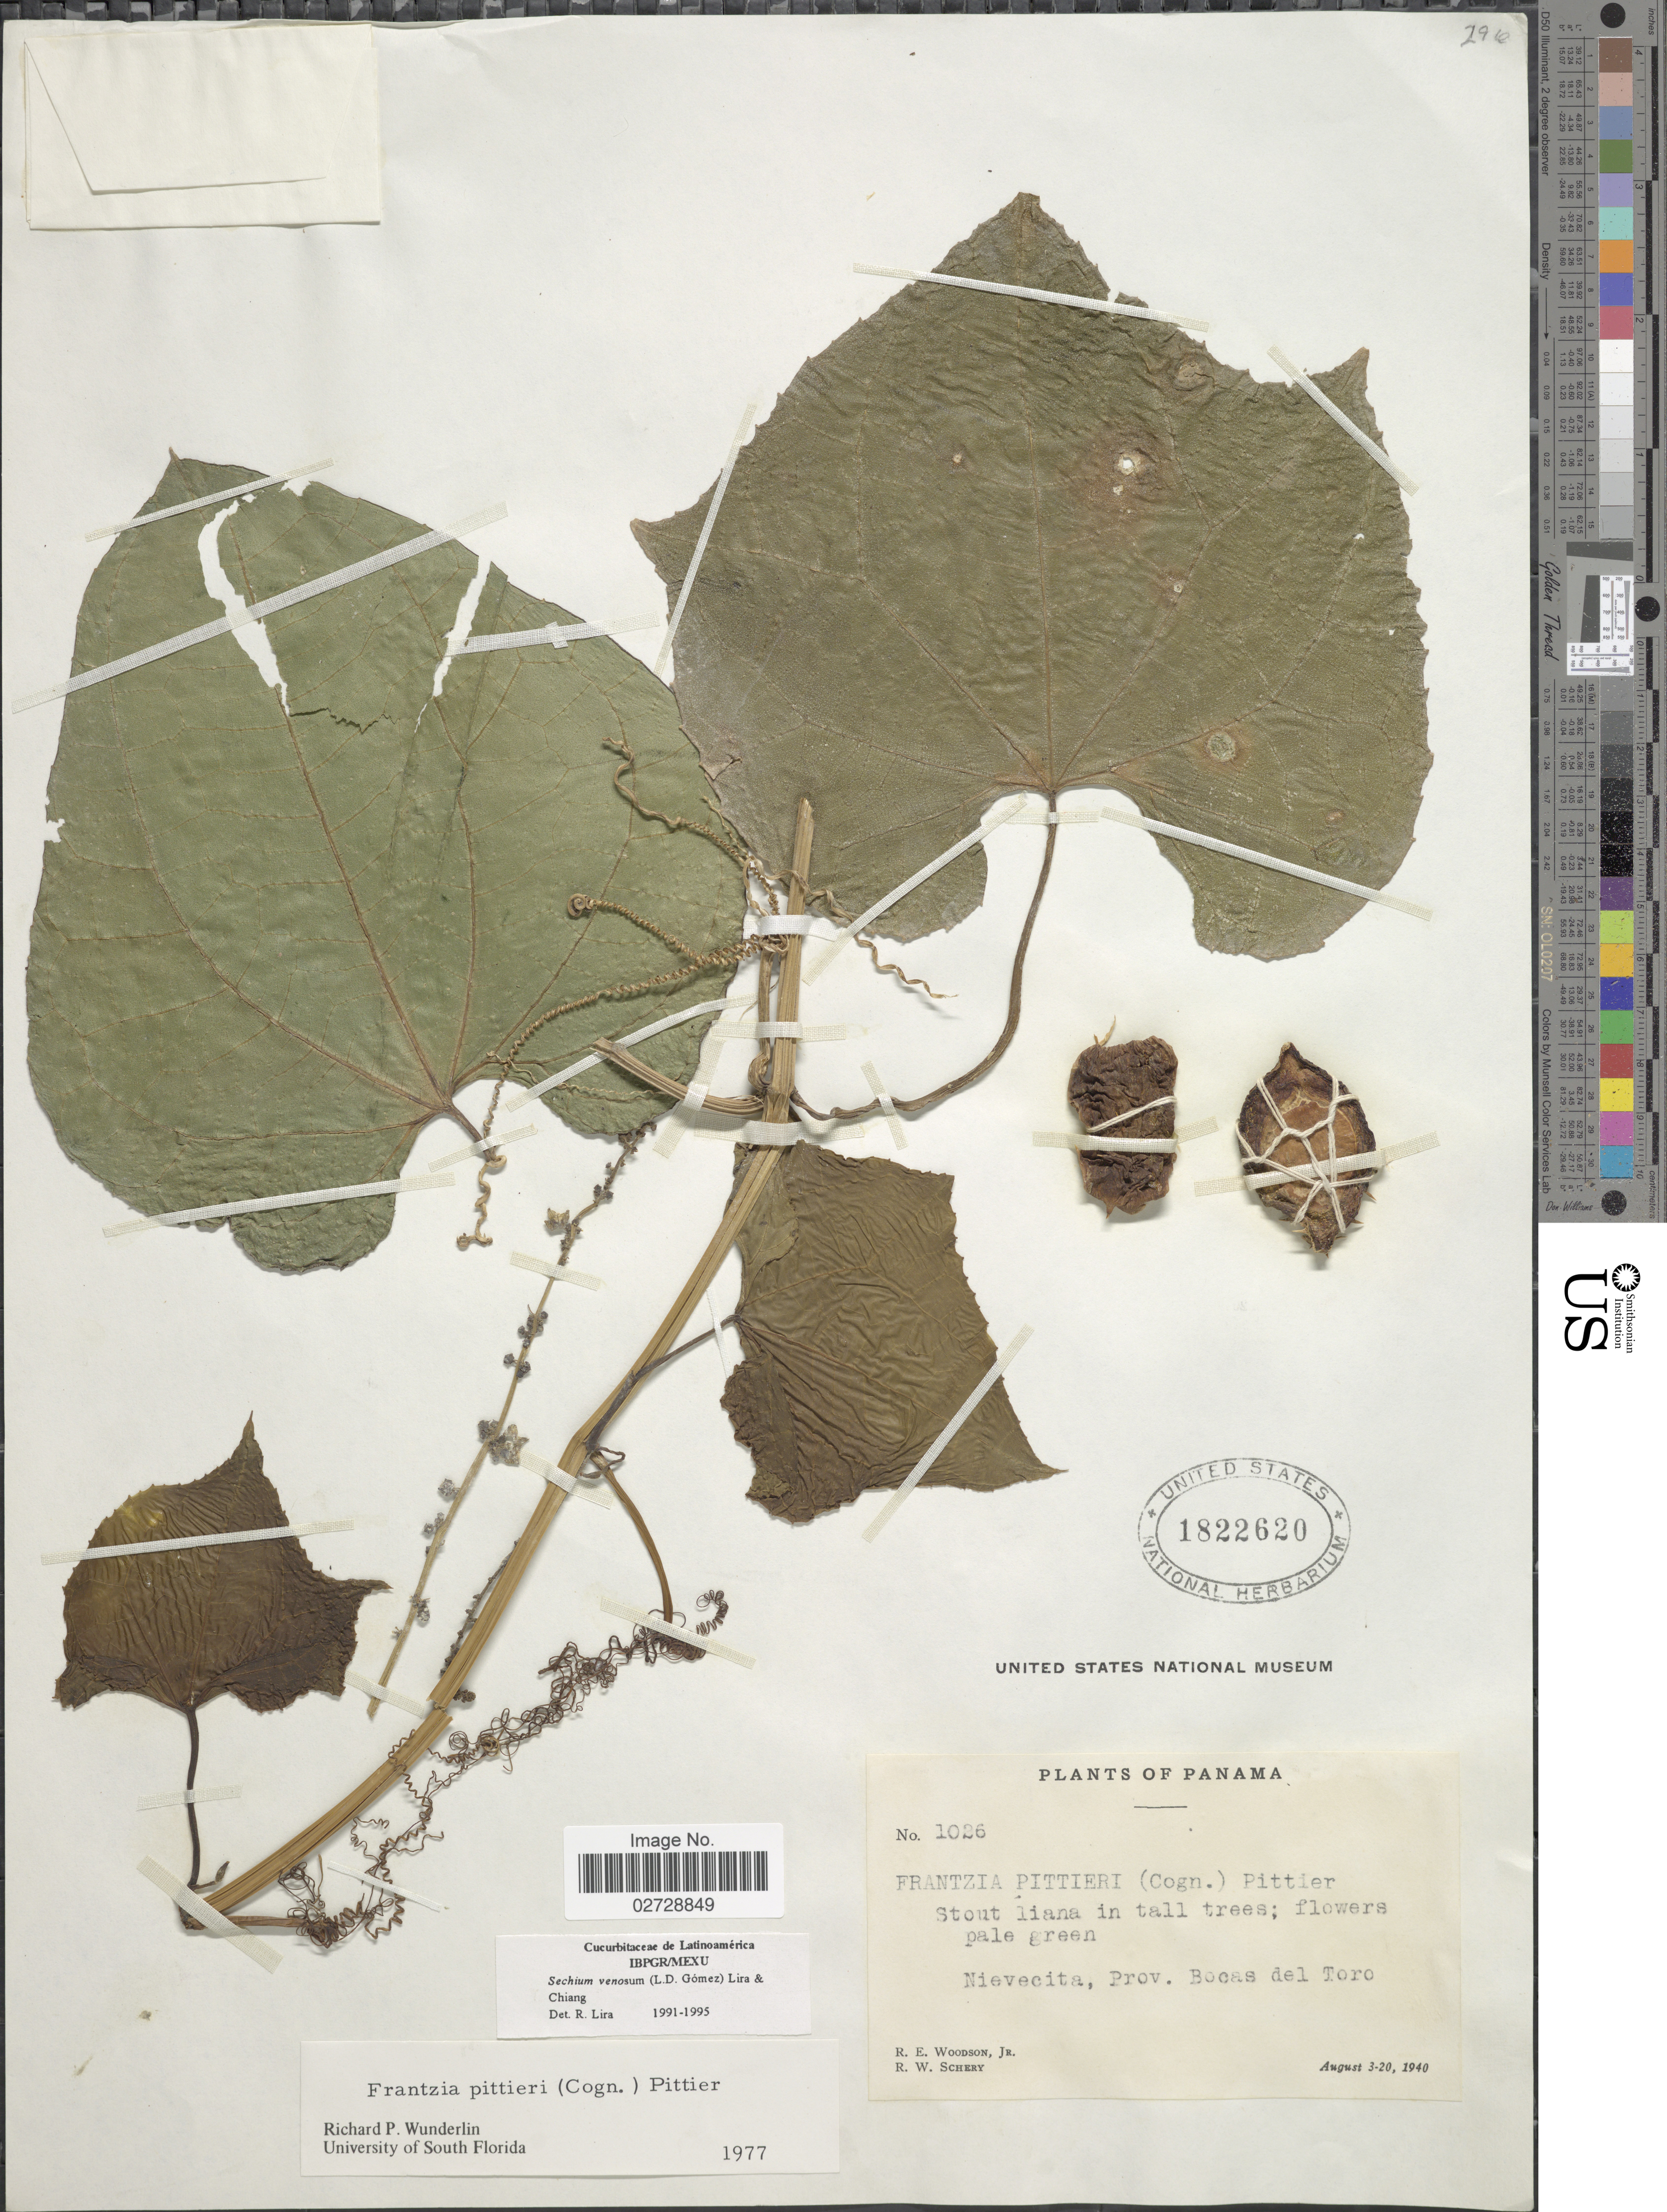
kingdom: Plantae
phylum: Tracheophyta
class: Magnoliopsida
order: Cucurbitales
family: Cucurbitaceae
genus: Sechium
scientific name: Sechium venosum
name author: (L.D. Gómez) Lira & F. Chiang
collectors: R. E. Woodson & R. W. Schery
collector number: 1026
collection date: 1940-08-03/1940-08-20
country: Panama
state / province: Bocas del Toro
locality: Nievecita.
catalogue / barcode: US 1822620